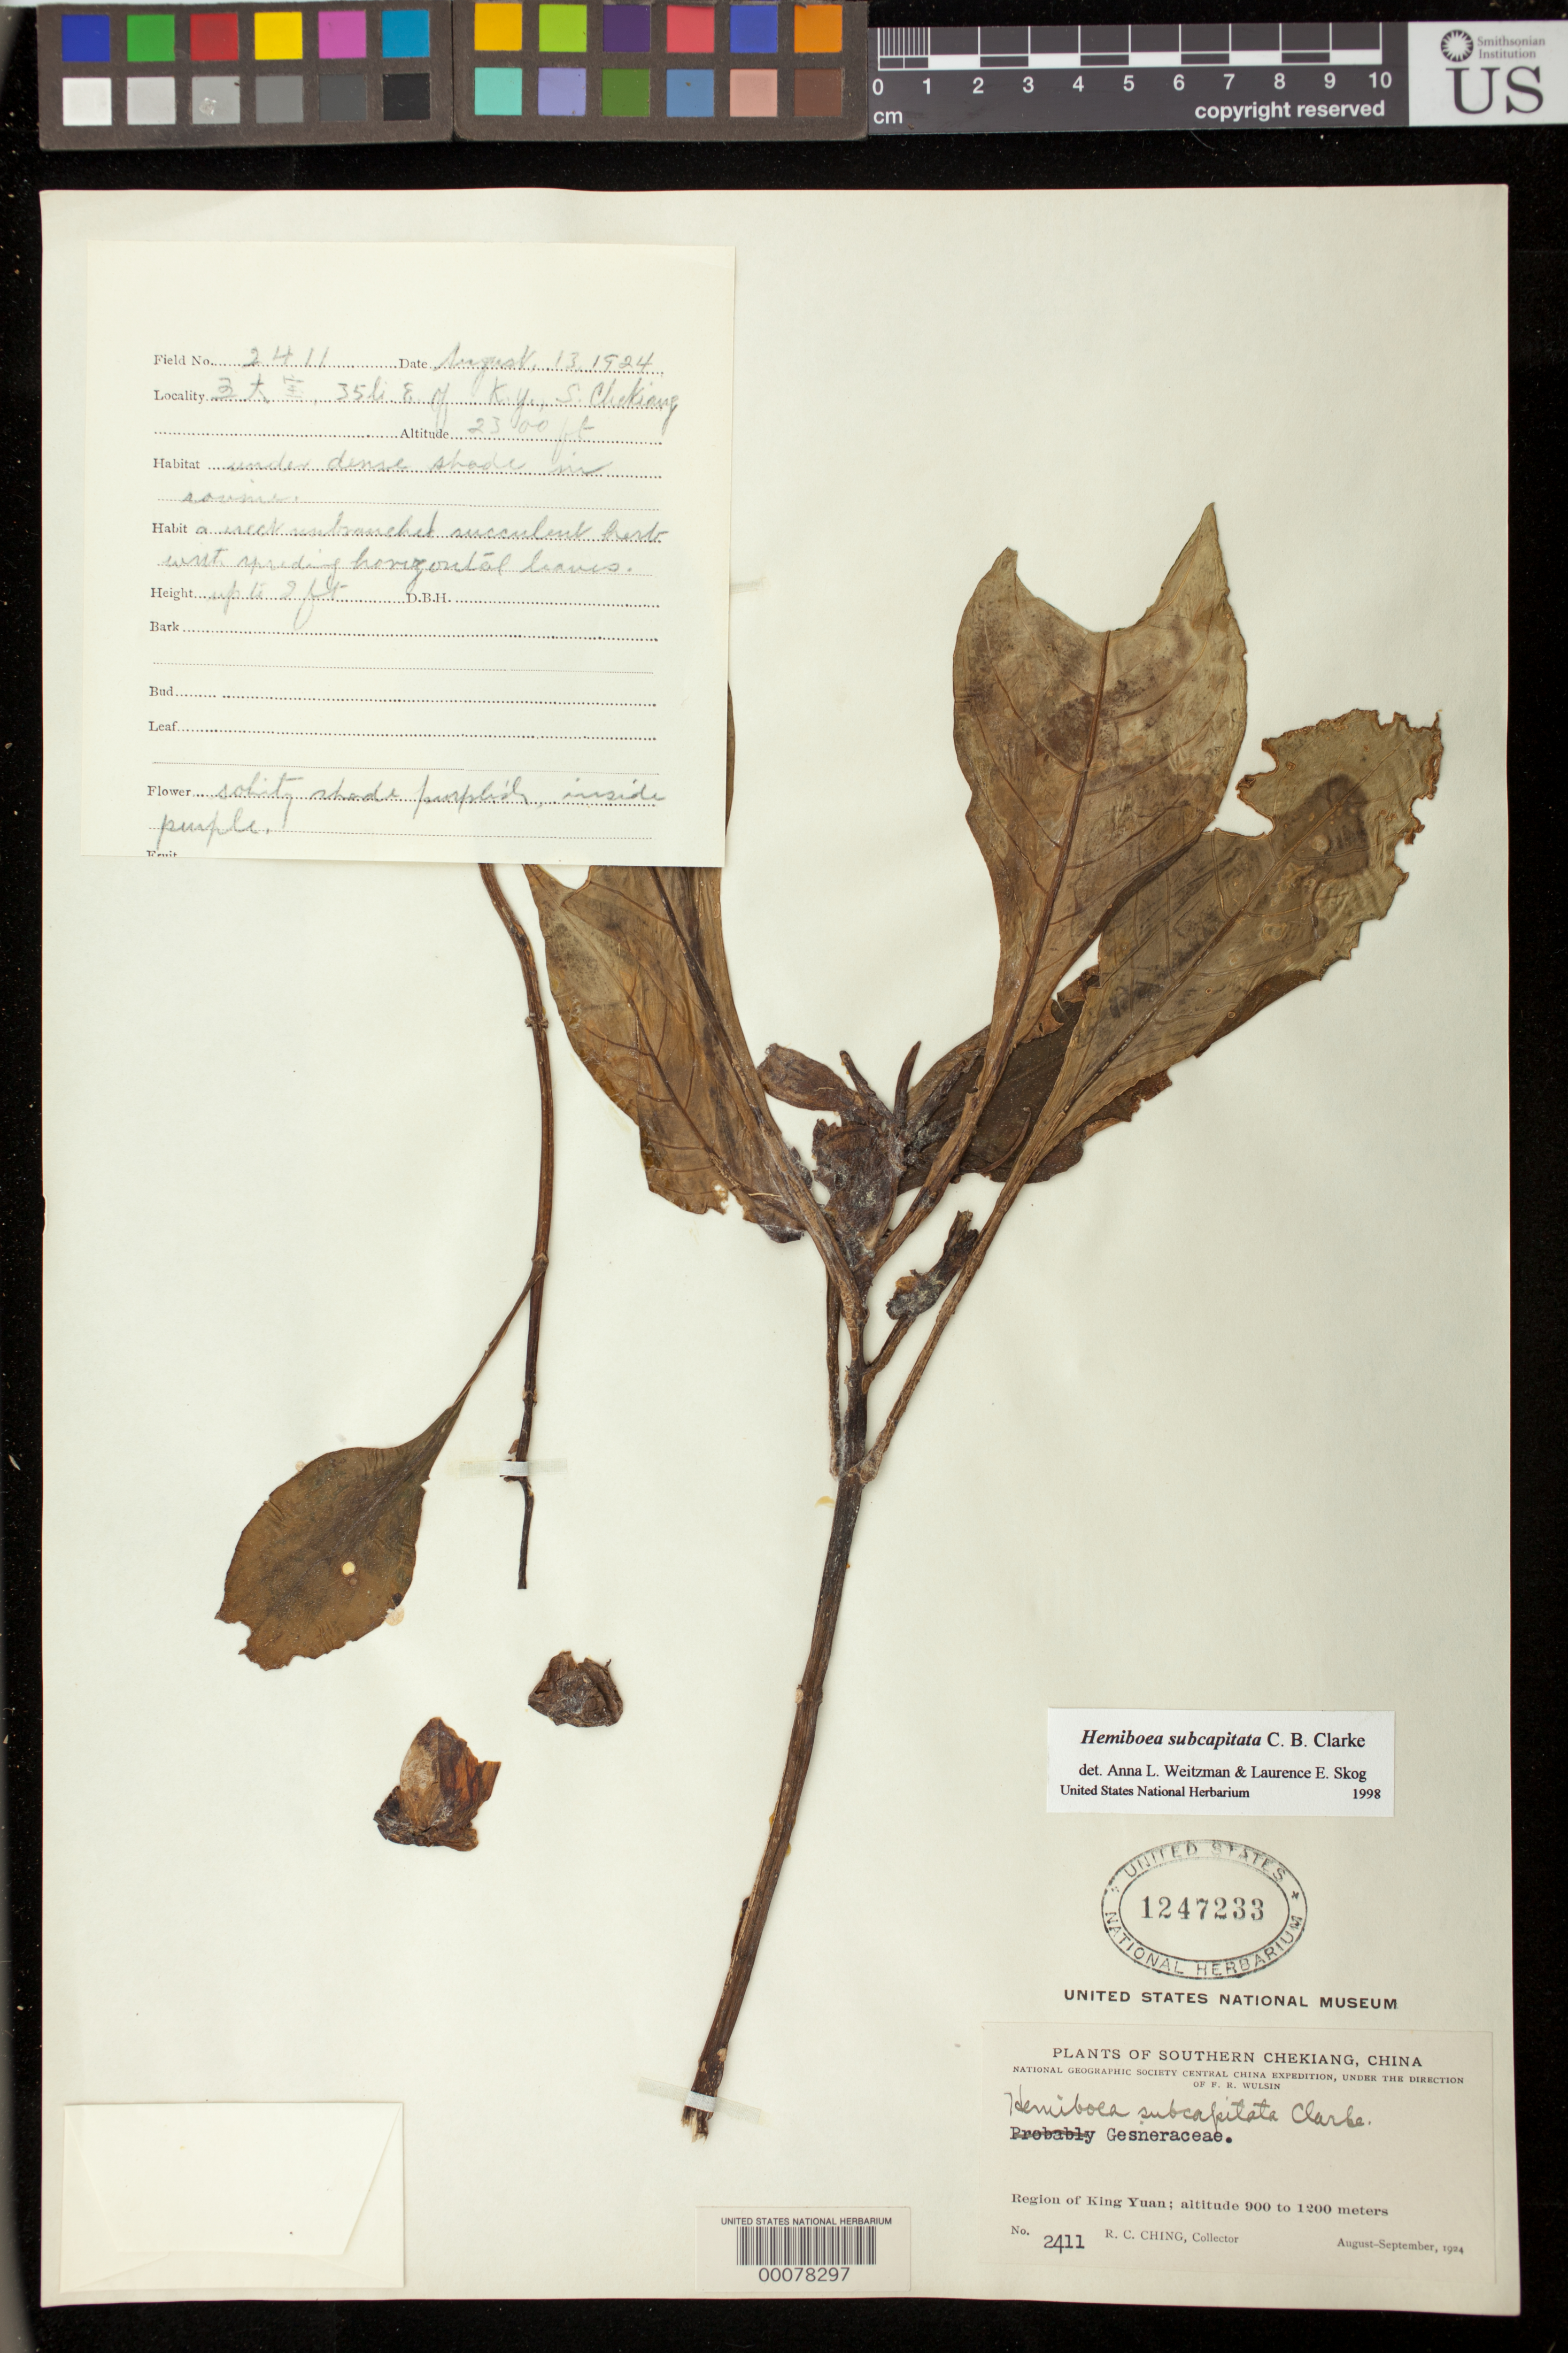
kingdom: Plantae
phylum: Tracheophyta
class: Magnoliopsida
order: Lamiales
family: Gesneriaceae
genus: Hemiboea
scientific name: Hemiboea subcapitata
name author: C.B. Clarke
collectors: R. C. Ching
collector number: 2411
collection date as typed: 13 Aug 1924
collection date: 1924-08-13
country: China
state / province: Zhejiang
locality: Region of king yuan, s chekiang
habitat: Under dense shade in ravine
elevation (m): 701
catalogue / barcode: US 1247233